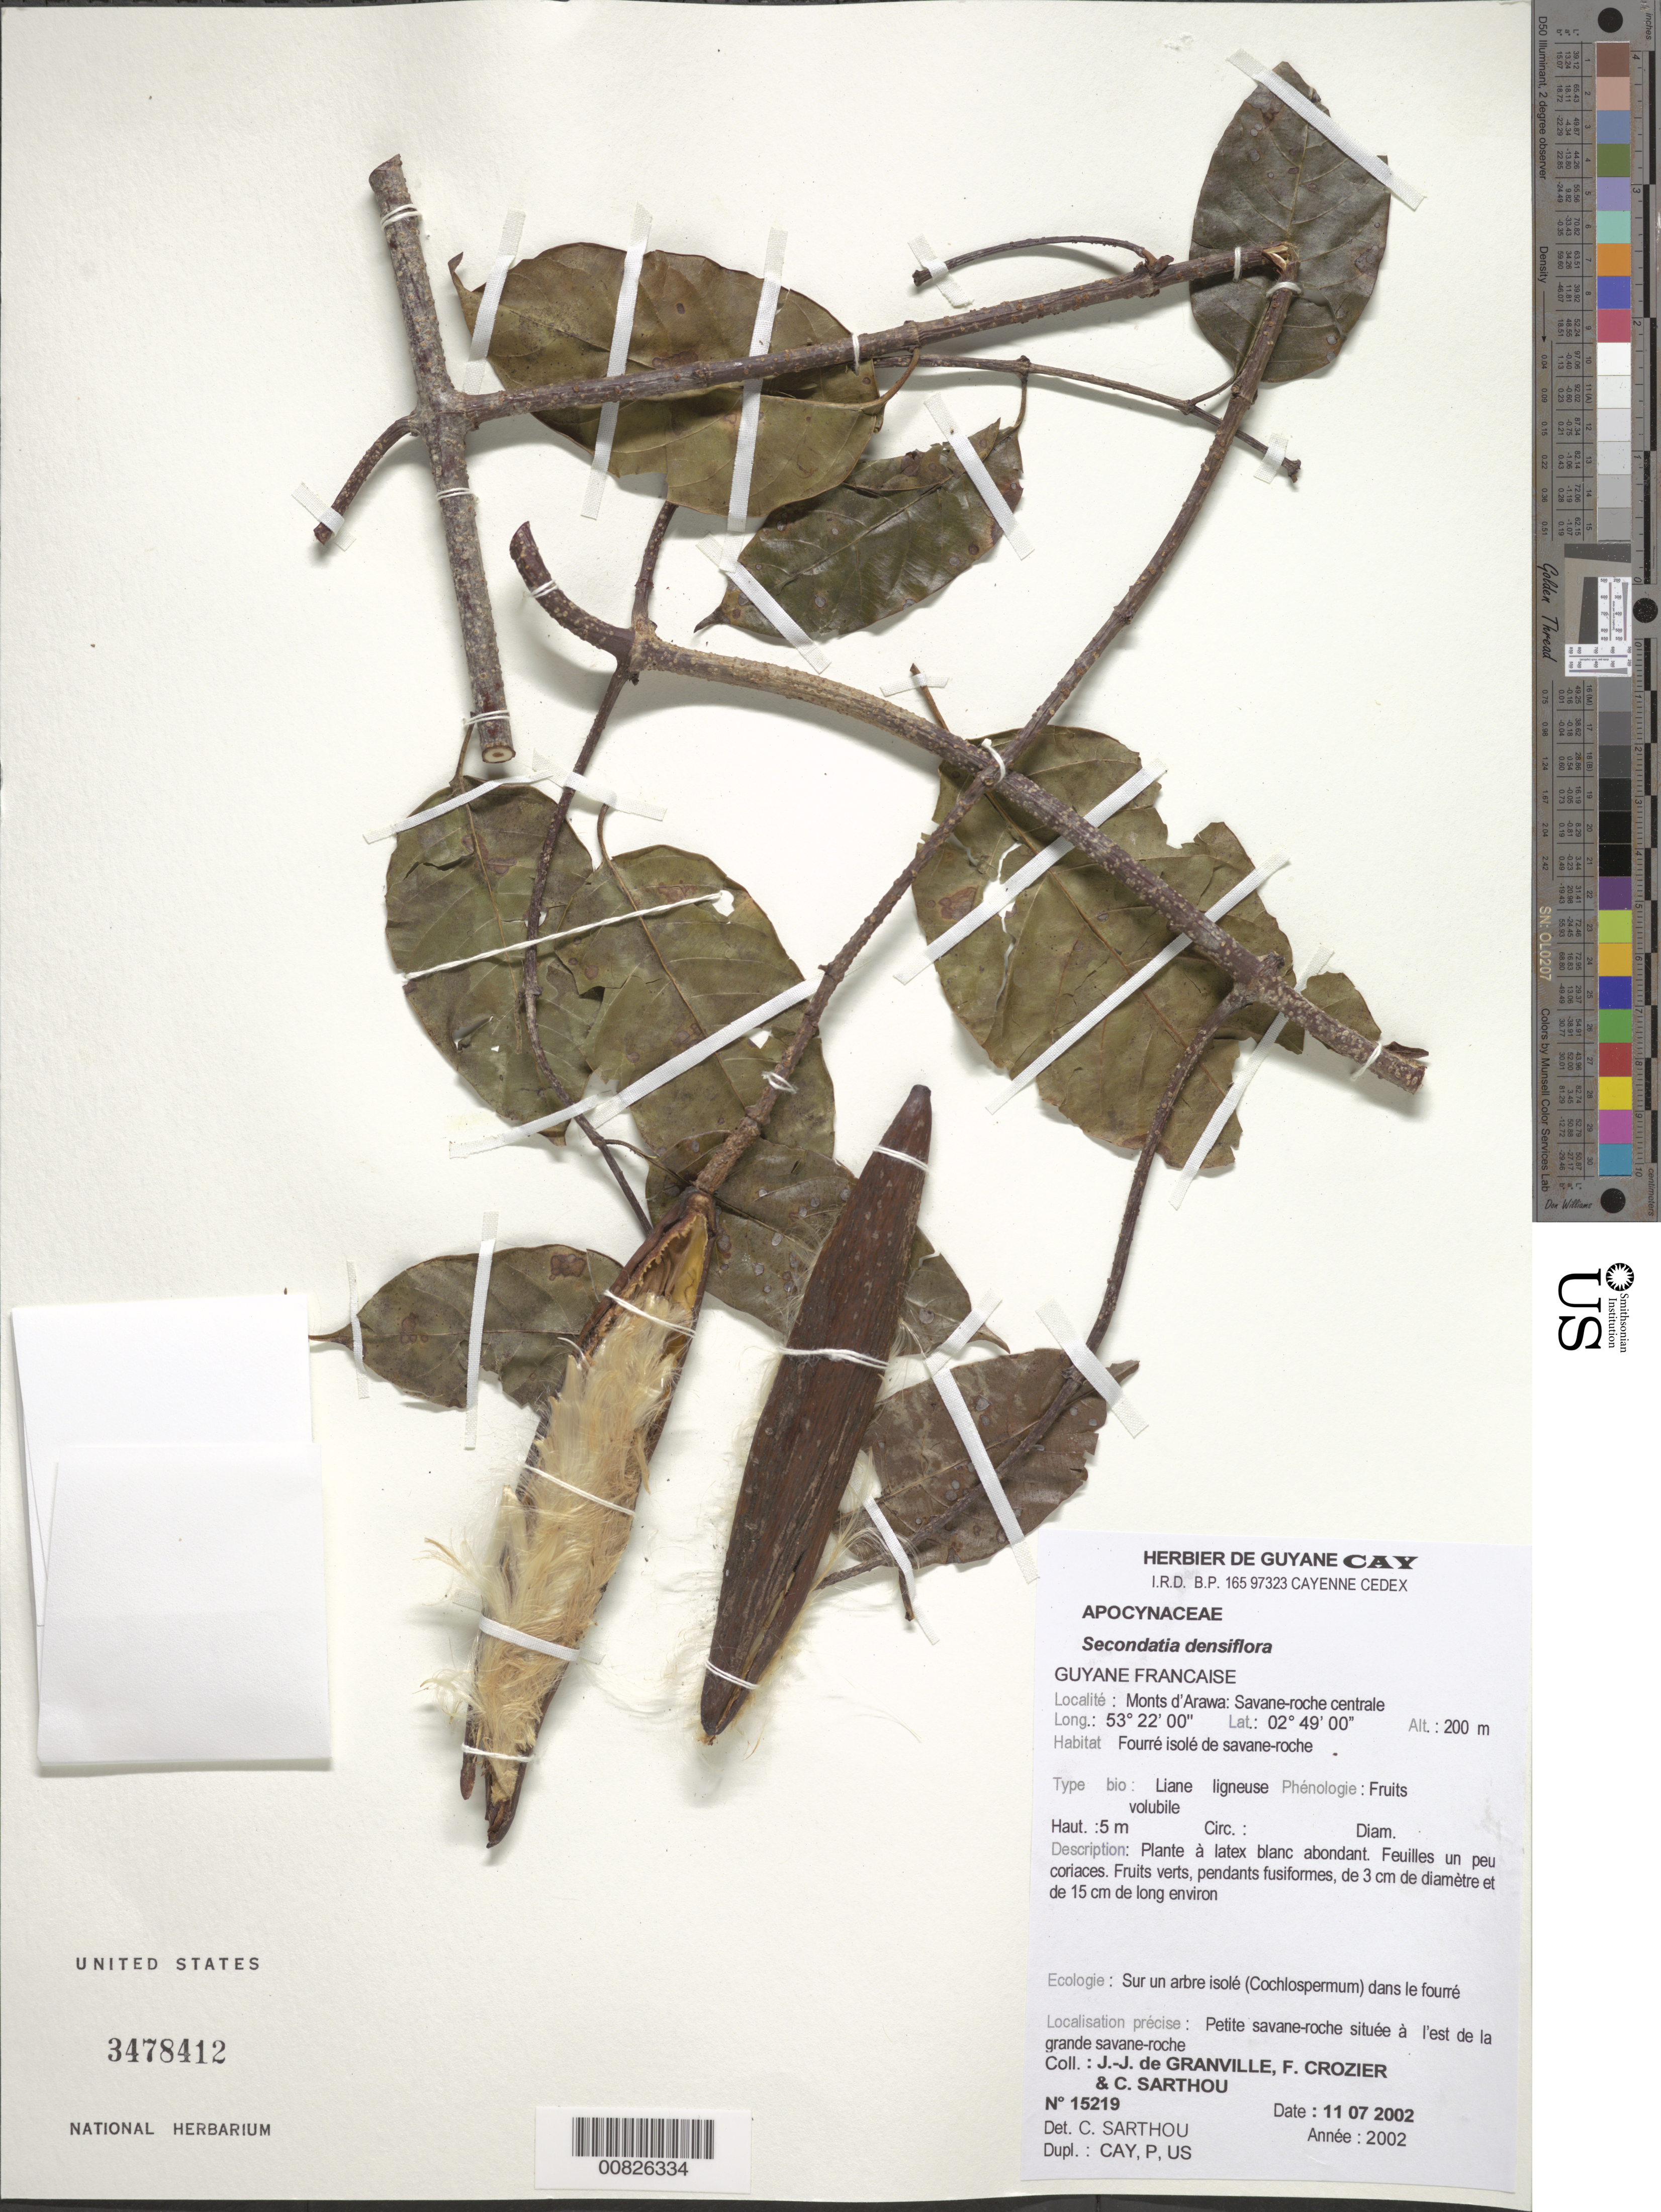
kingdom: Plantae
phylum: Tracheophyta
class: Magnoliopsida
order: Gentianales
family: Apocynaceae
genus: Secondatia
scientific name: Secondatia densiflora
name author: A. DC.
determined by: Sarthou, C.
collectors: J.-J. de Granville, F. Crozier & C. Sarthou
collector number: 15219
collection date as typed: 11-Jul-02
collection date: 2002-07-11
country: French Guiana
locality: Monts d'Arawa, zone de la savane-roche centrale, versant est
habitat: Fourré isole de savane-roche; sur un arbre isole (Cochlospermum) dans le fourré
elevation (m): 200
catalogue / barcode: US 3478412